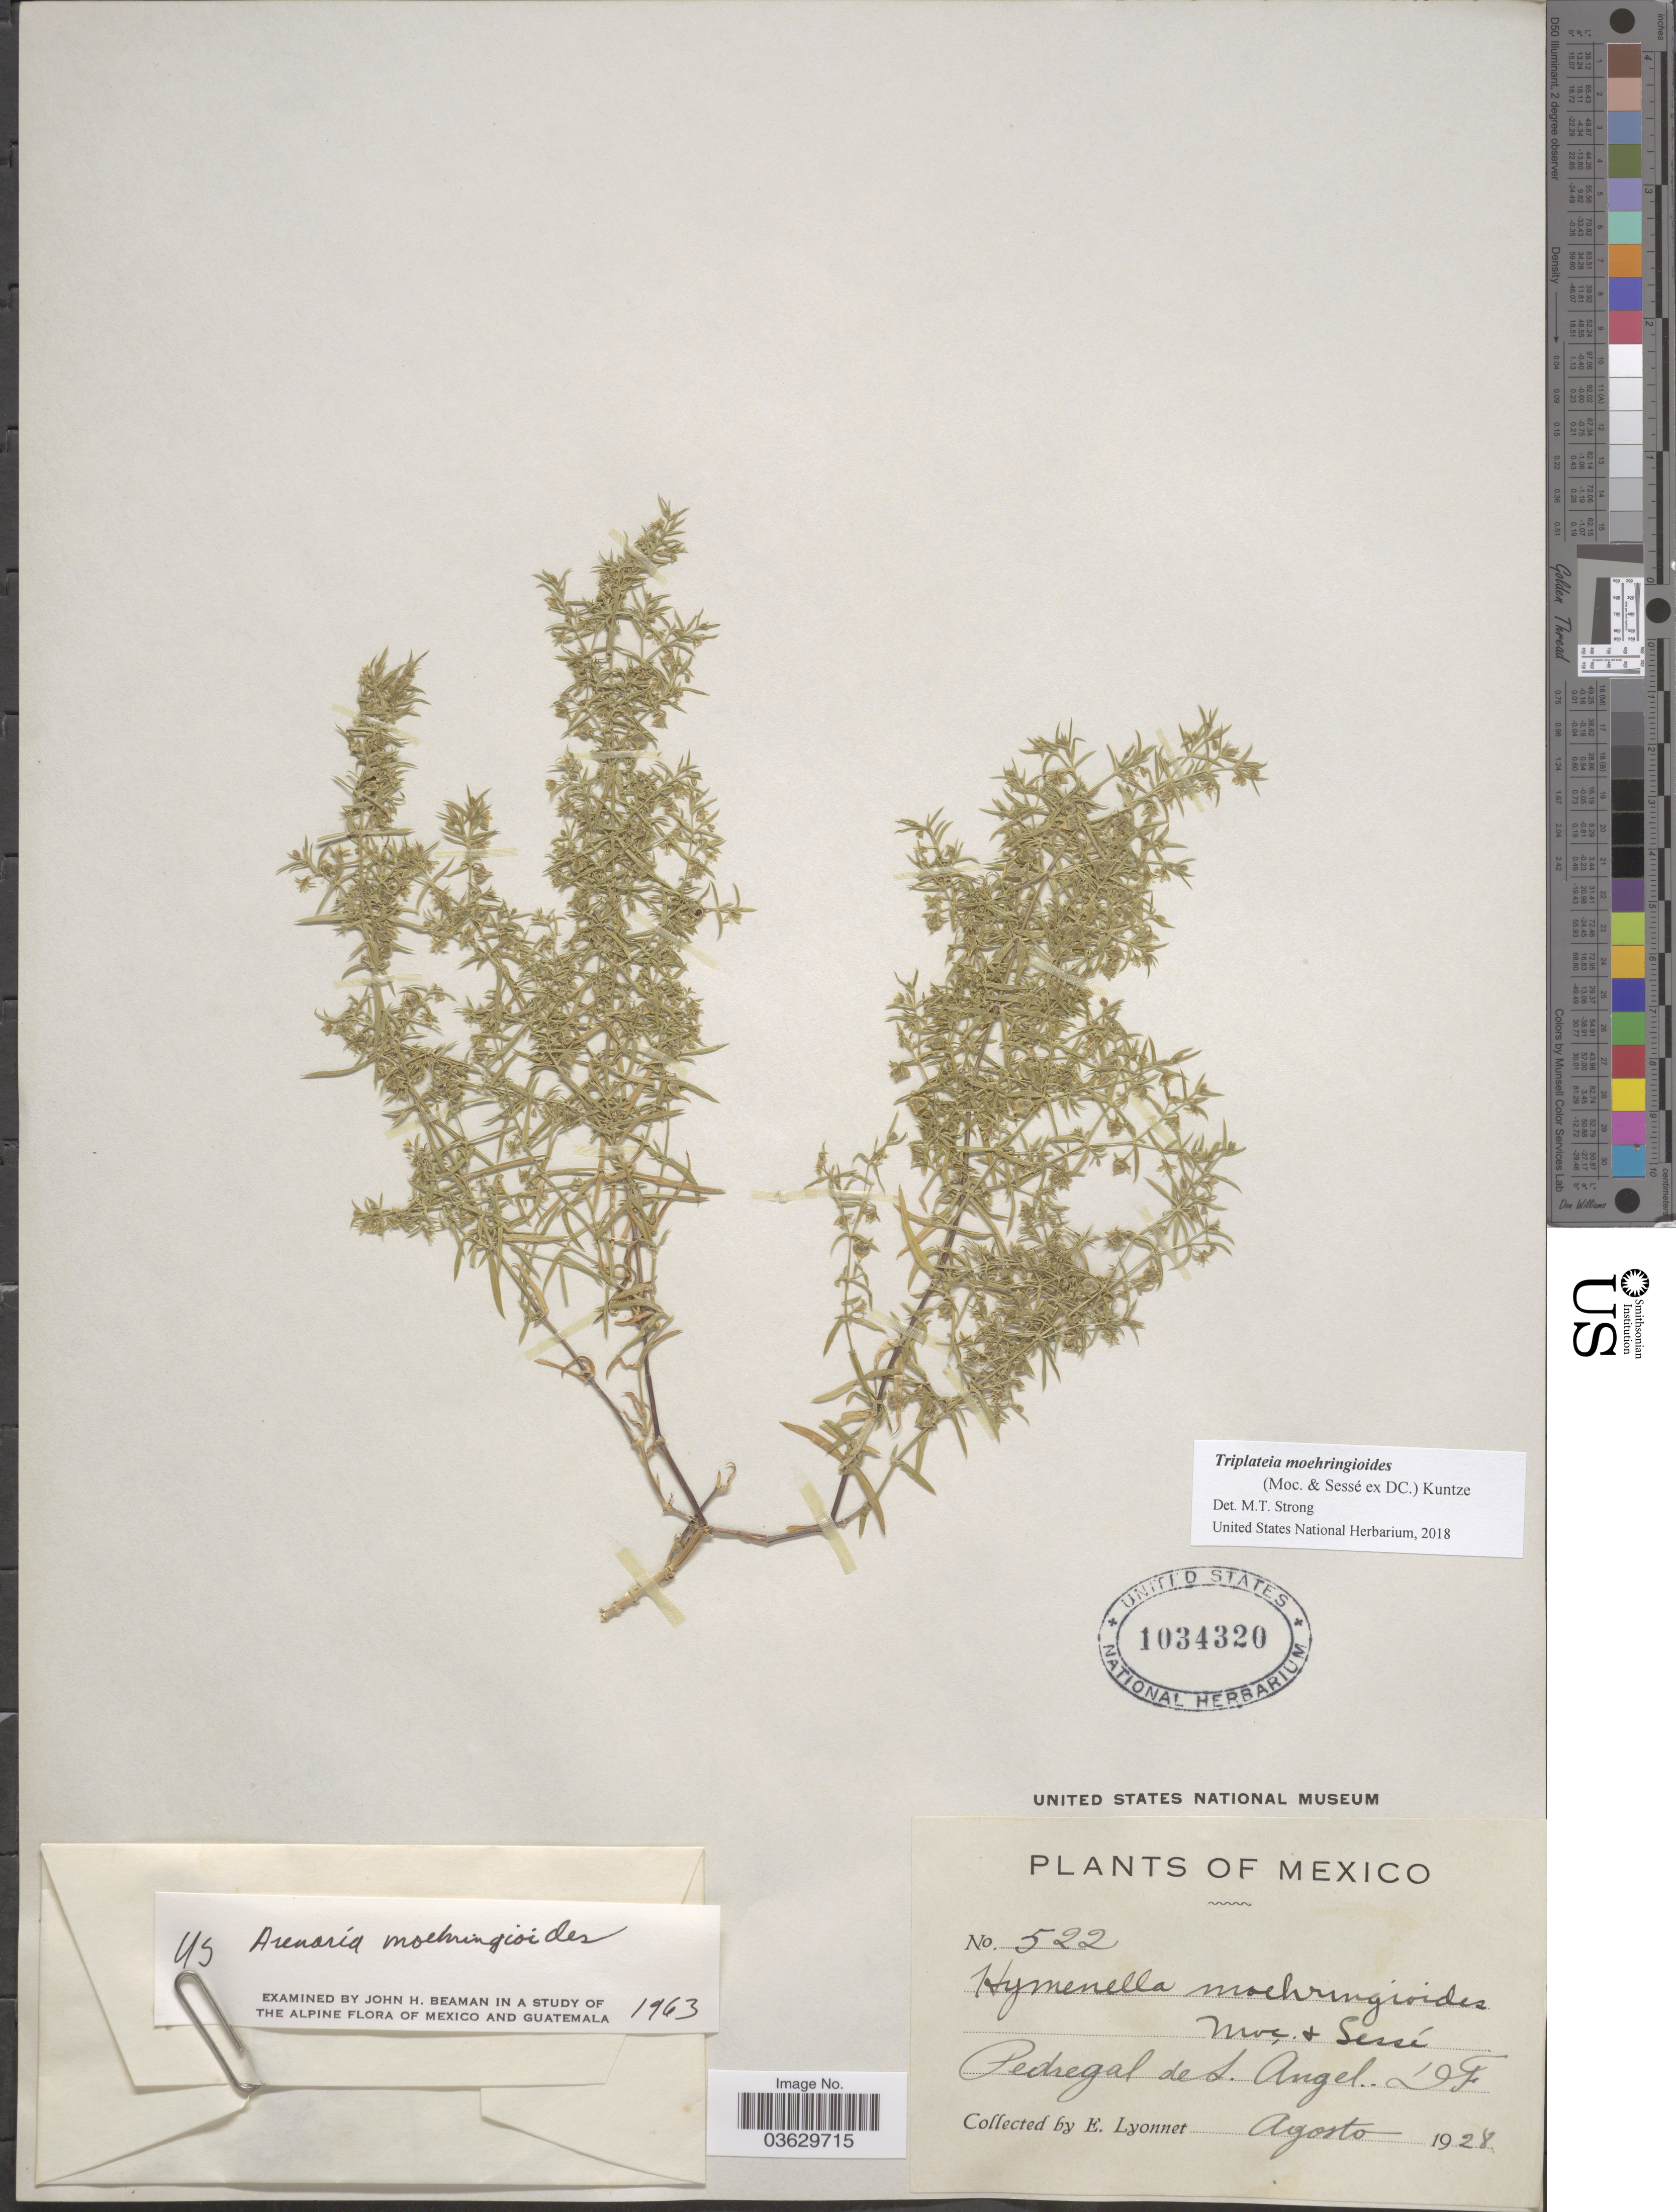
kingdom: Plantae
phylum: Tracheophyta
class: Magnoliopsida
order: Caryophyllales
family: Caryophyllaceae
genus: Triplateia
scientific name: Triplateia moehringiodes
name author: (DC.) Kuntze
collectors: E. Lyonnet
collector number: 522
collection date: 1928-08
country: Mexico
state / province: Distrito Federal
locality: Pedregal de S. Angel.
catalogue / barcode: US 1034320